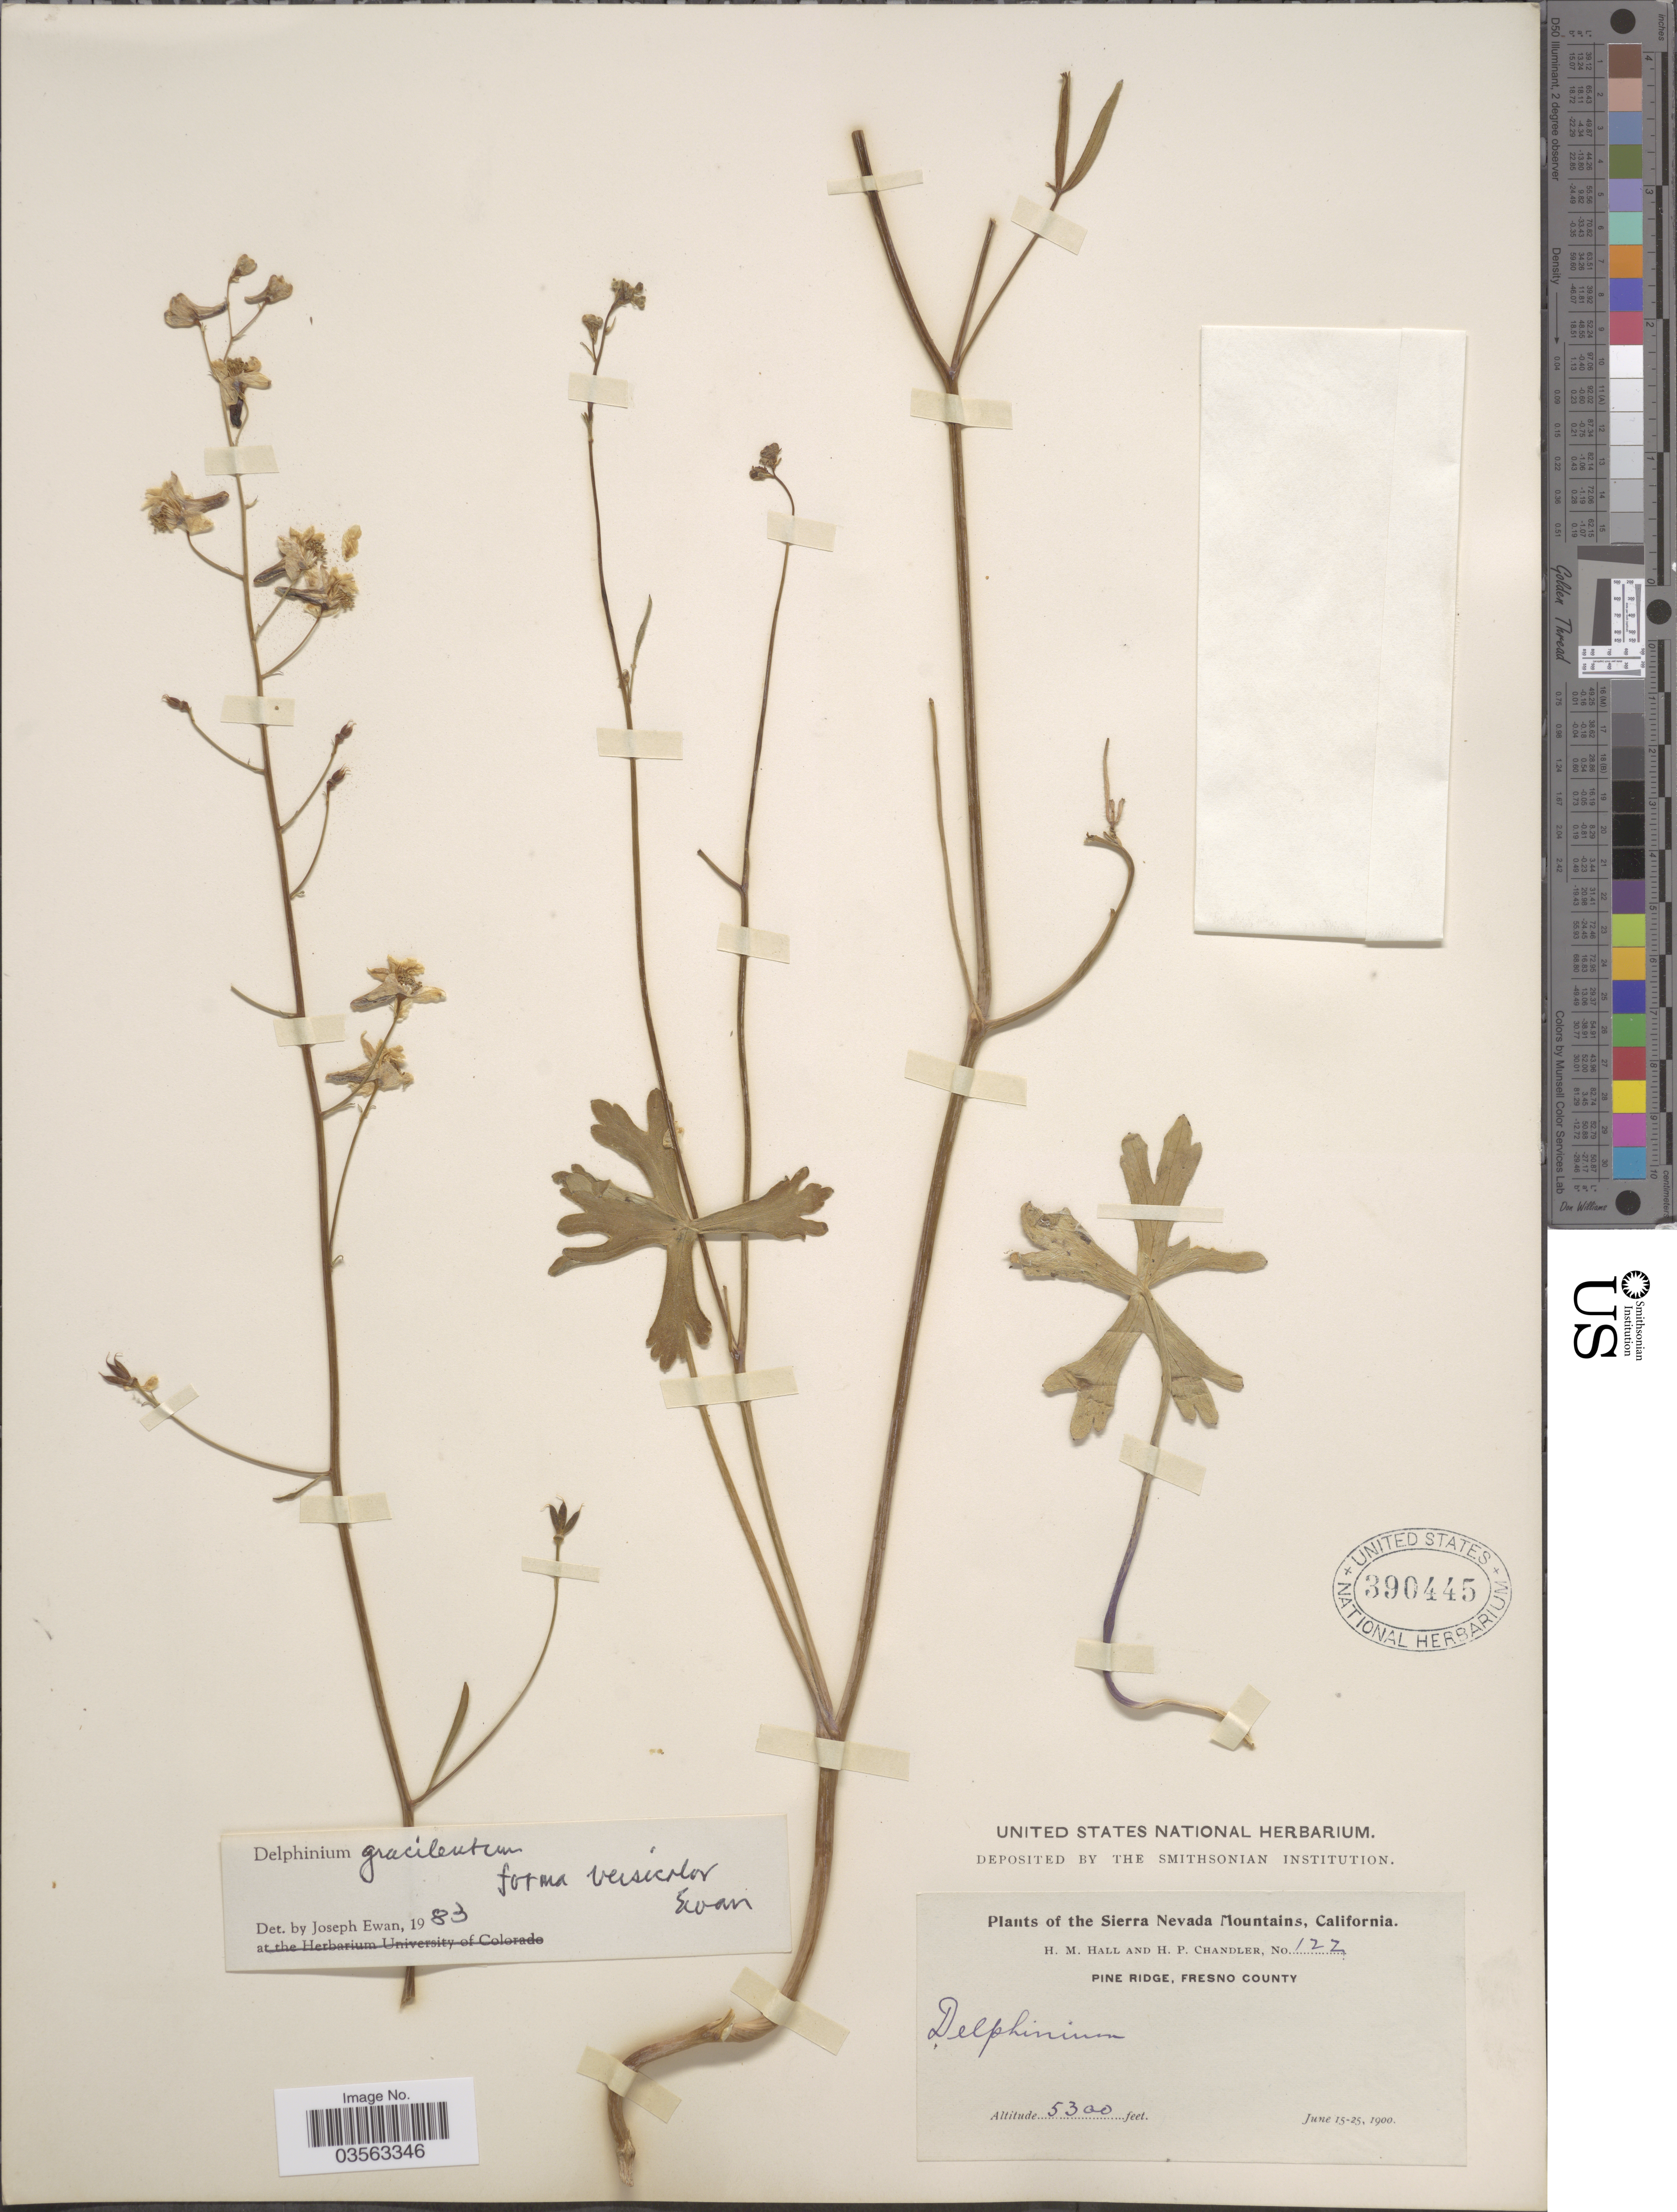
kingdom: Plantae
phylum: Tracheophyta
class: Magnoliopsida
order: Ranunculales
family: Ranunculaceae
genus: Delphinium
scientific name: Delphinium gracilentum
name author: Greene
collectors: H. M. Hall & H. Chandler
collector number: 122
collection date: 1900-06-15/1900-06-25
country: United States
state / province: California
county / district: Fresno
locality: The Sierra Nevada Mountains. Pine Ridge, Fresno County.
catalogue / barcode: US 390445